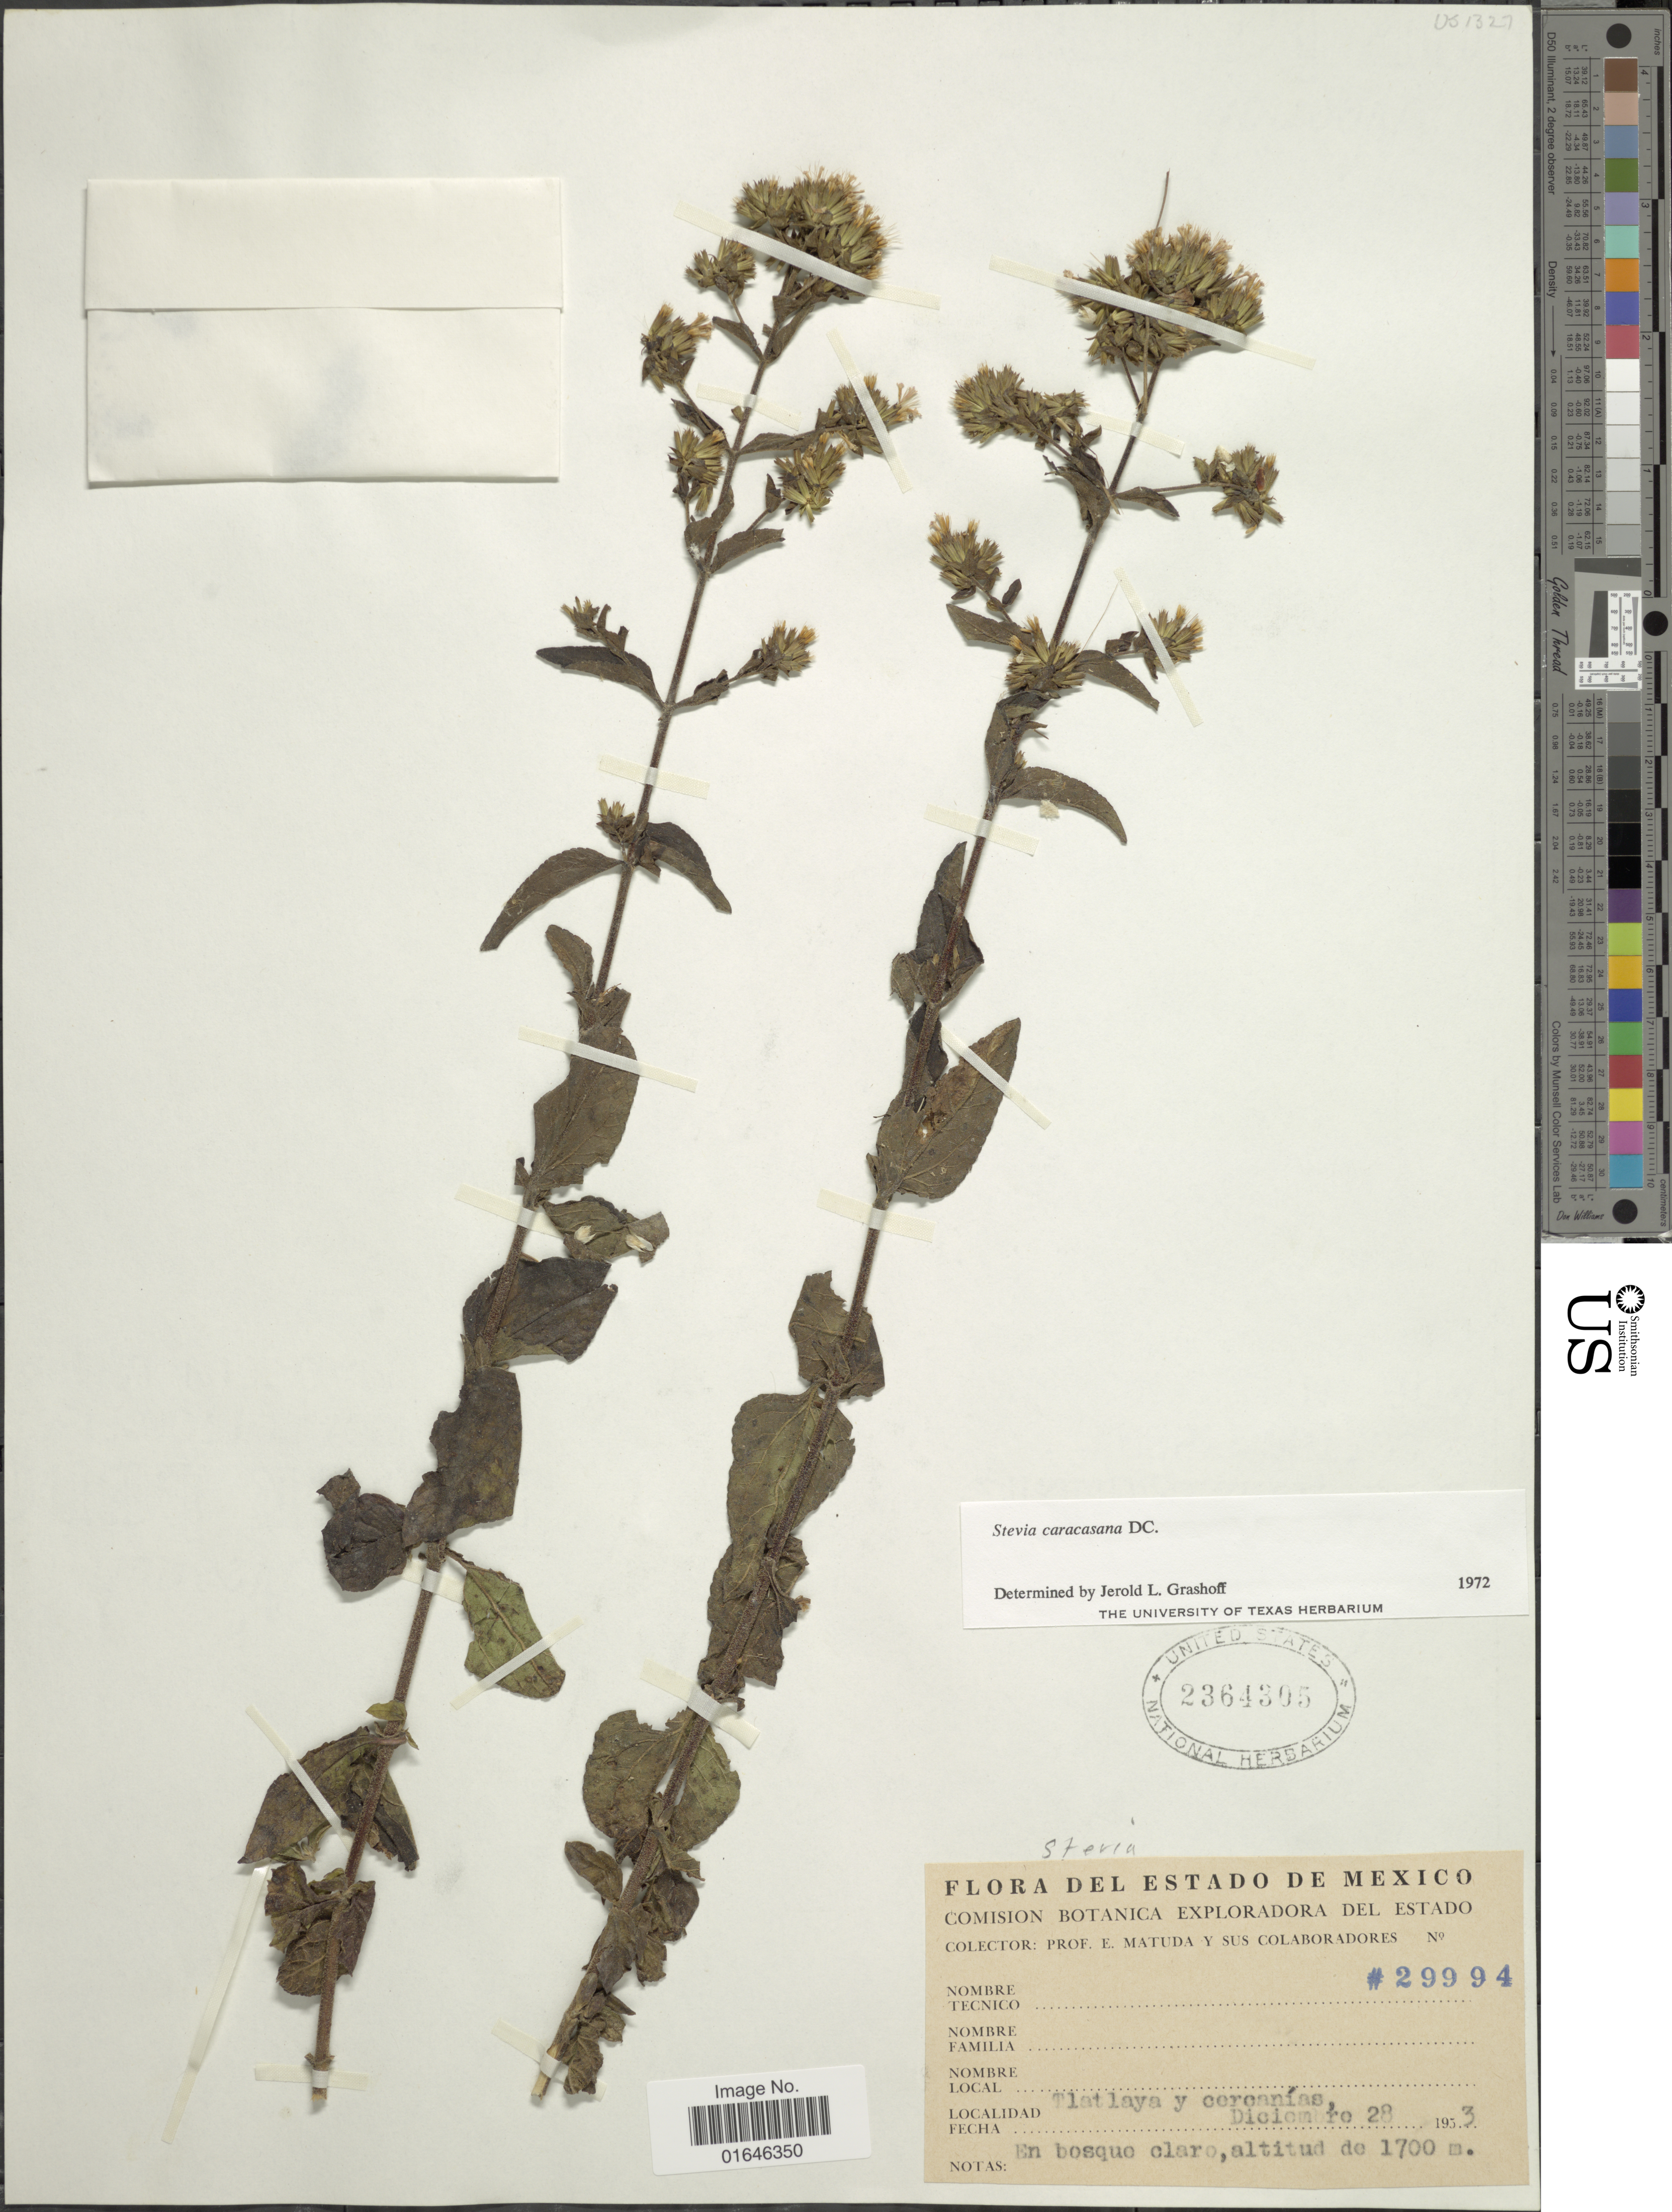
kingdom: Plantae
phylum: Tracheophyta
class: Magnoliopsida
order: Asterales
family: Asteraceae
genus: Stevia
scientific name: Stevia caracasana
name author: DC.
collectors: E. Matuda & et al.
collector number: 29994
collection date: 1953-12-28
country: Mexico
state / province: México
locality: Tlatlaya y cercanías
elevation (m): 1700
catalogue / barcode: US 2364305